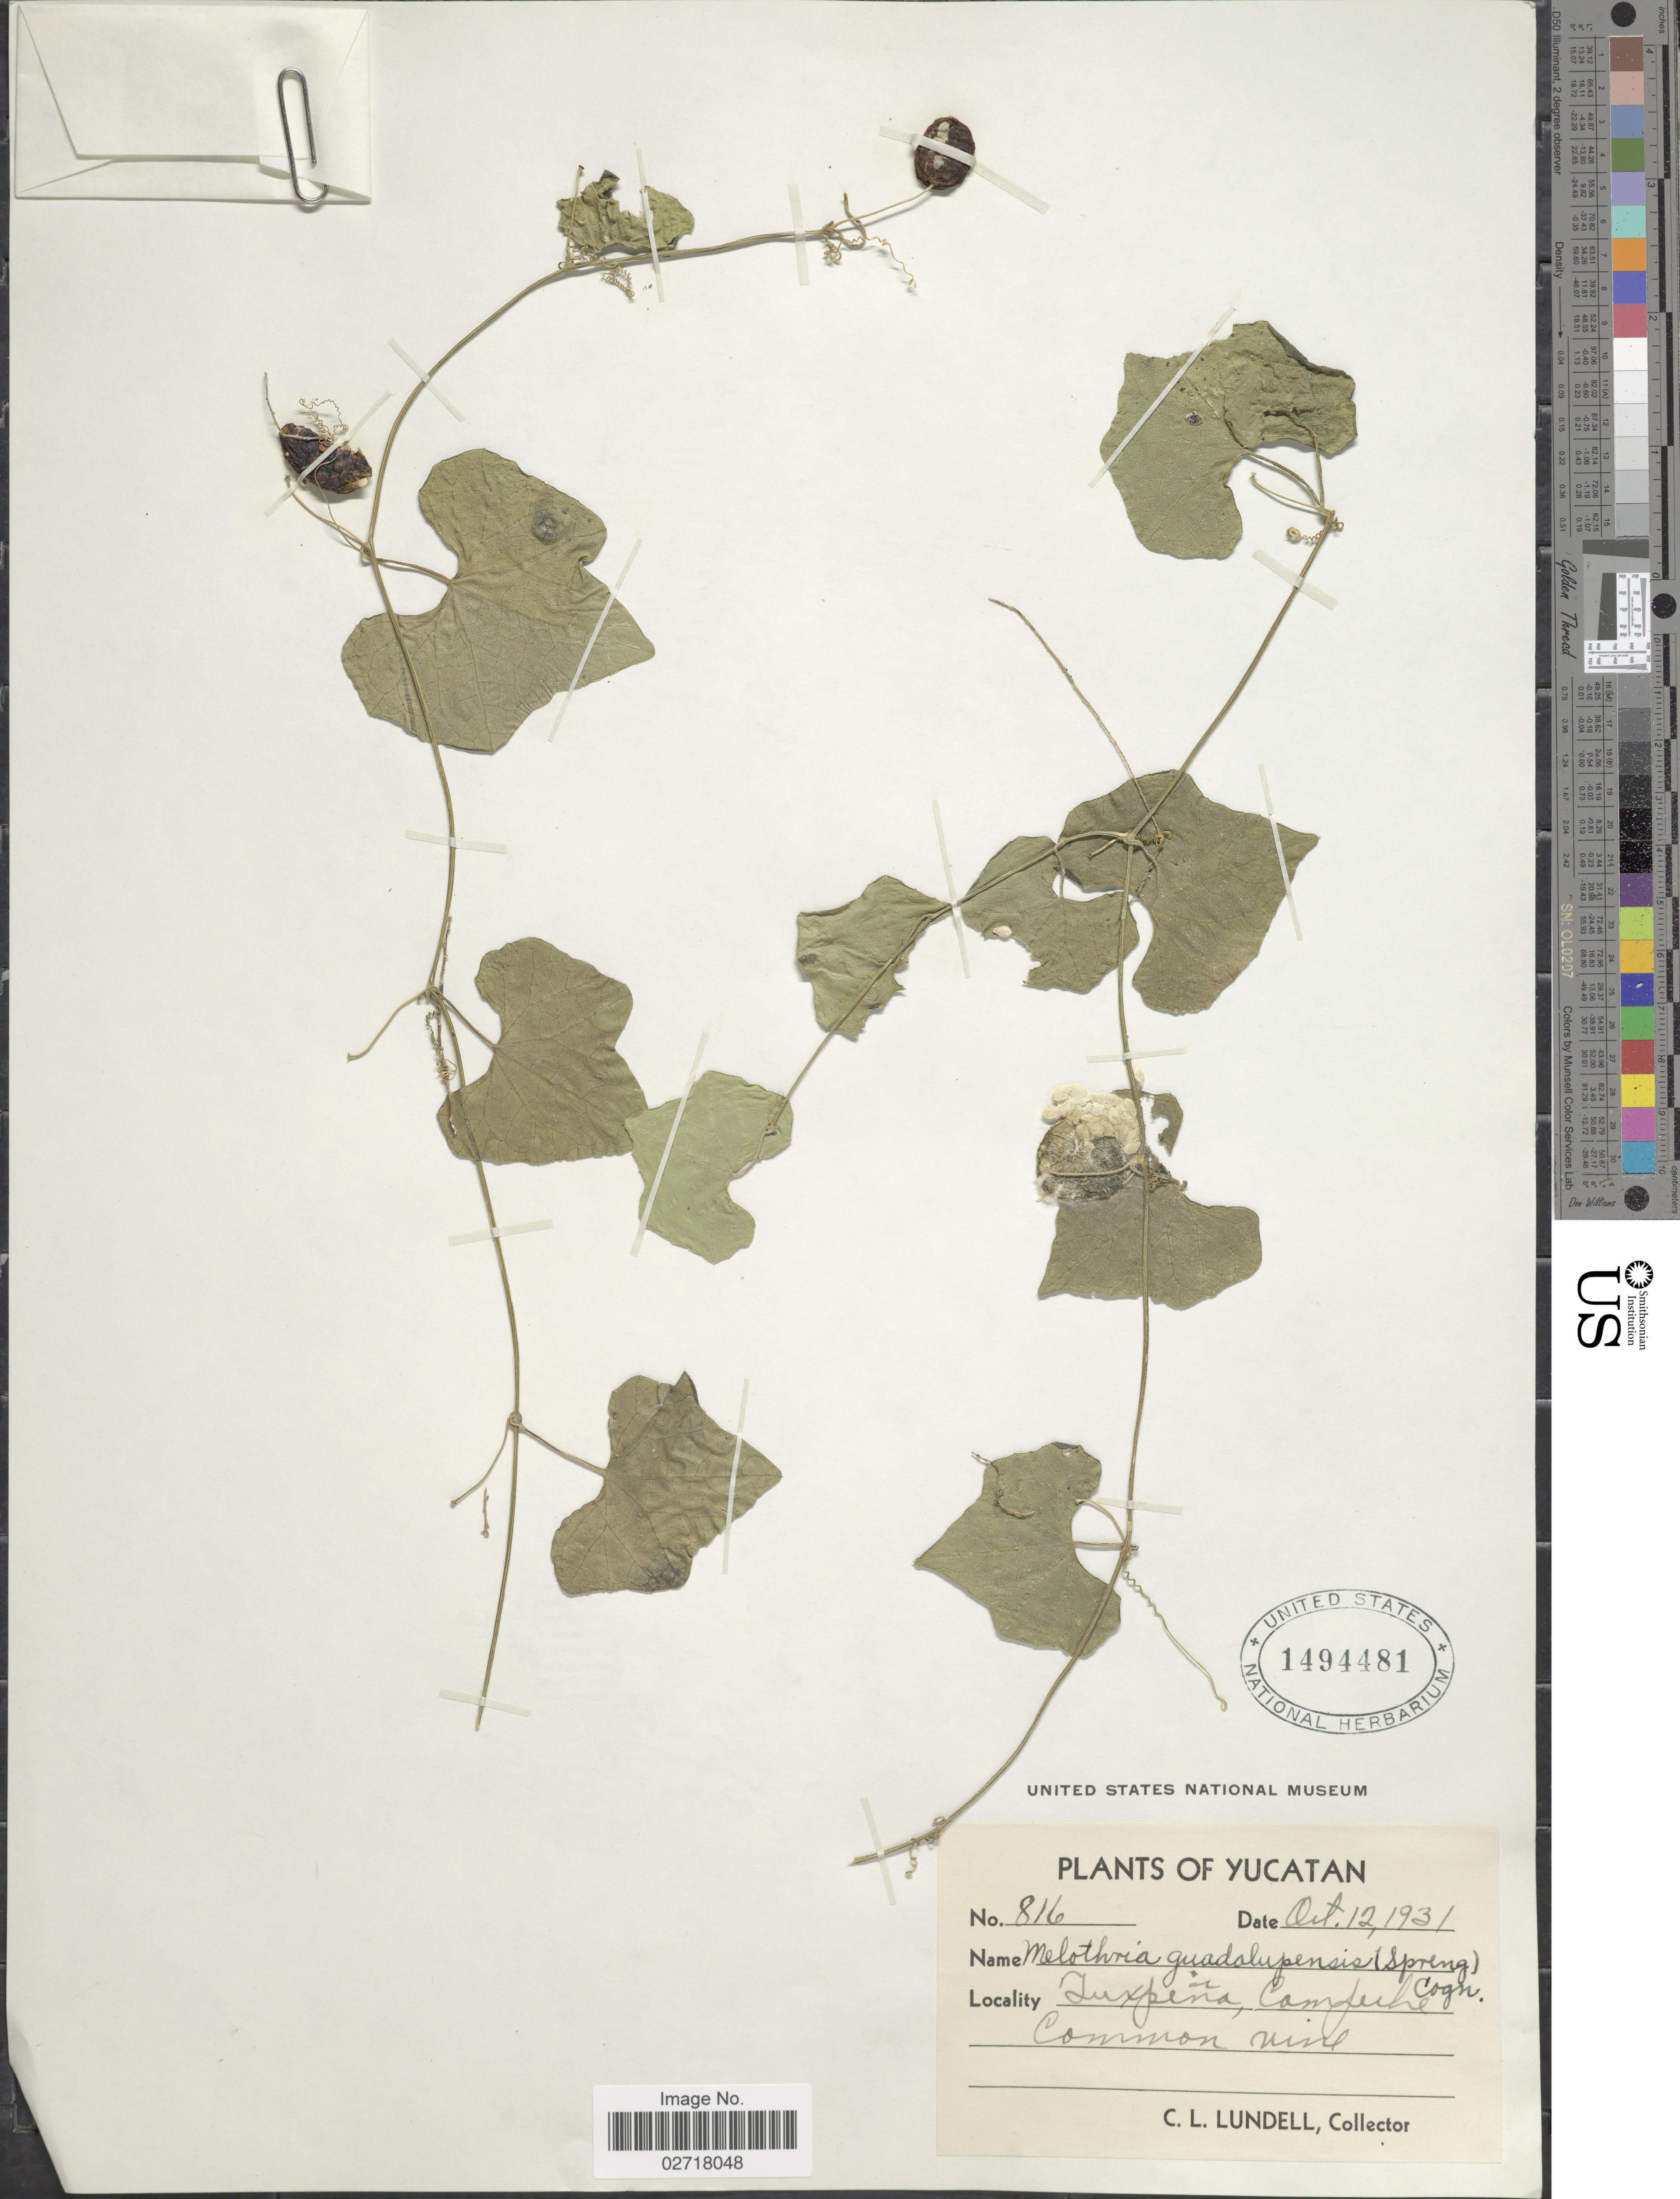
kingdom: Plantae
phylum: Tracheophyta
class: Magnoliopsida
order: Cucurbitales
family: Cucurbitaceae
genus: Melothria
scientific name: Melothria pendula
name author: L.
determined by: U.S. National Herbarium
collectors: C. L. Lundell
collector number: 816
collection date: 1931-10-12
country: Mexico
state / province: Yucatán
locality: Tuxpena, Campeche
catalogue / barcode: US 1494481